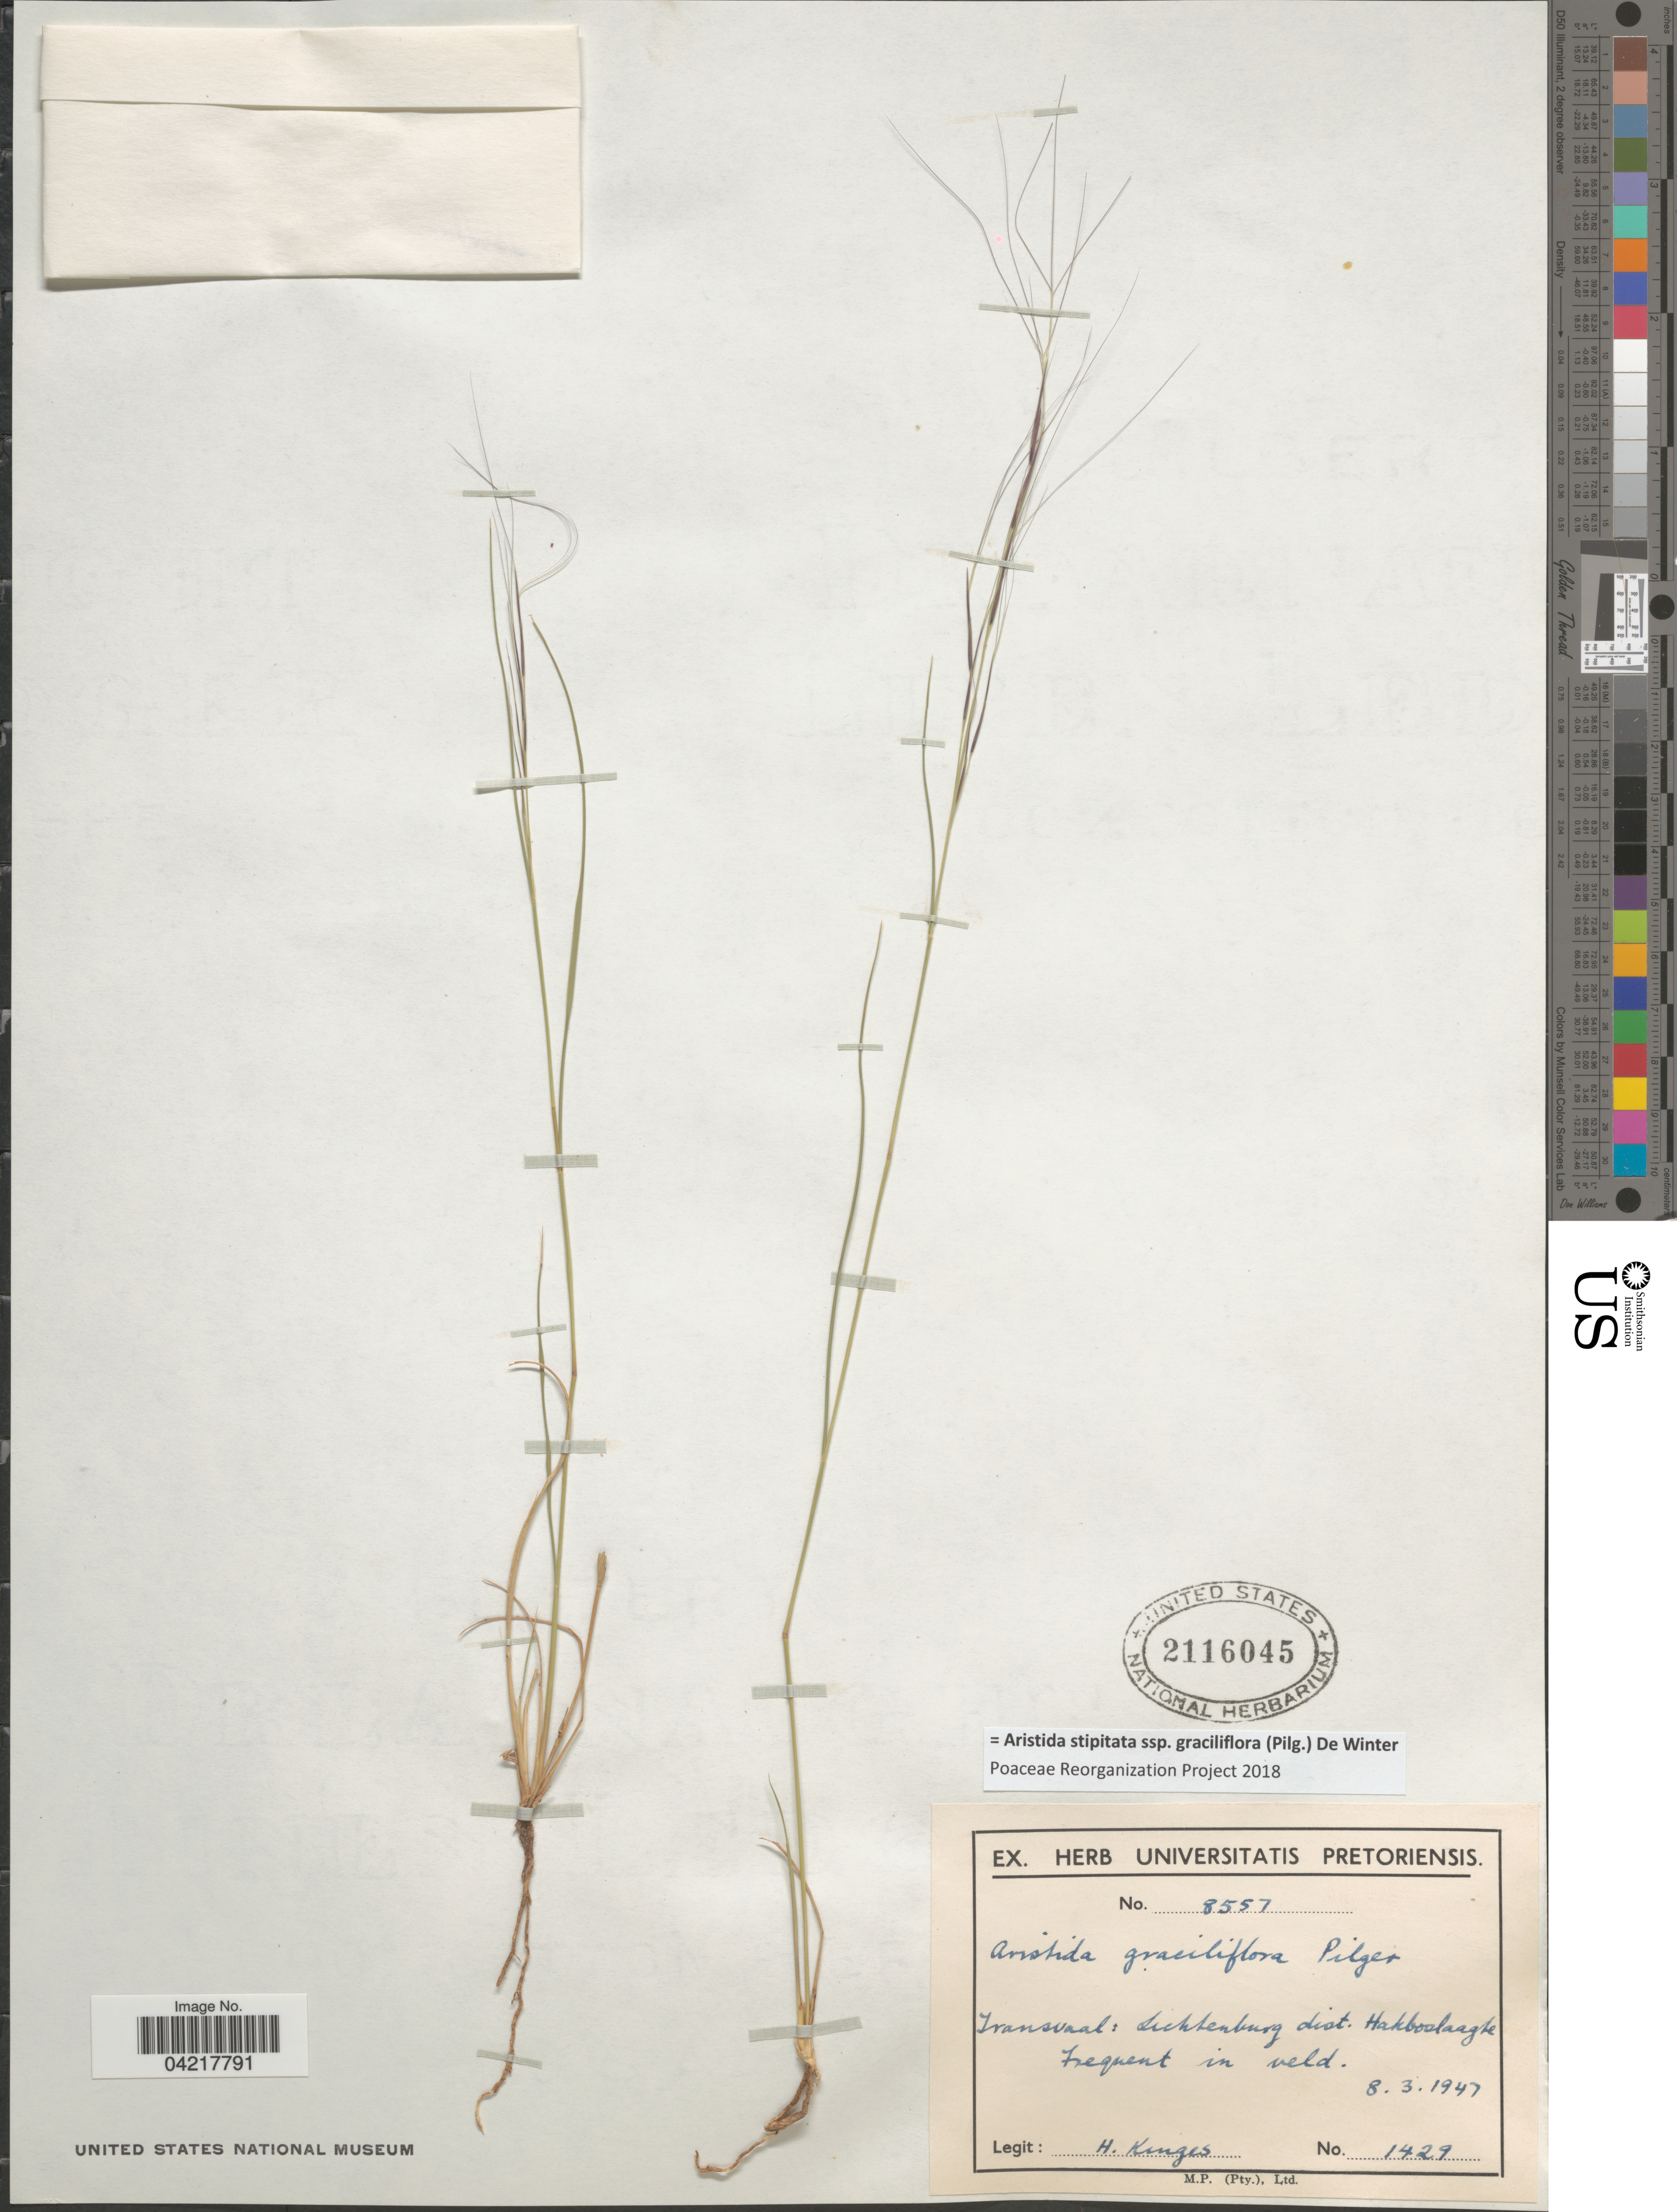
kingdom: Plantae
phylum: Tracheophyta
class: Liliopsida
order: Poales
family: Poaceae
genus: Aristida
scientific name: Aristida stipitata var. graciliflora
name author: (Pilg.) De Winter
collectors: H. Kinges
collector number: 1429/8557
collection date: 1947-03-08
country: South Africa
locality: Transvaal: Lichtenburg dist. Hakboslaagte.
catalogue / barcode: US 2116045